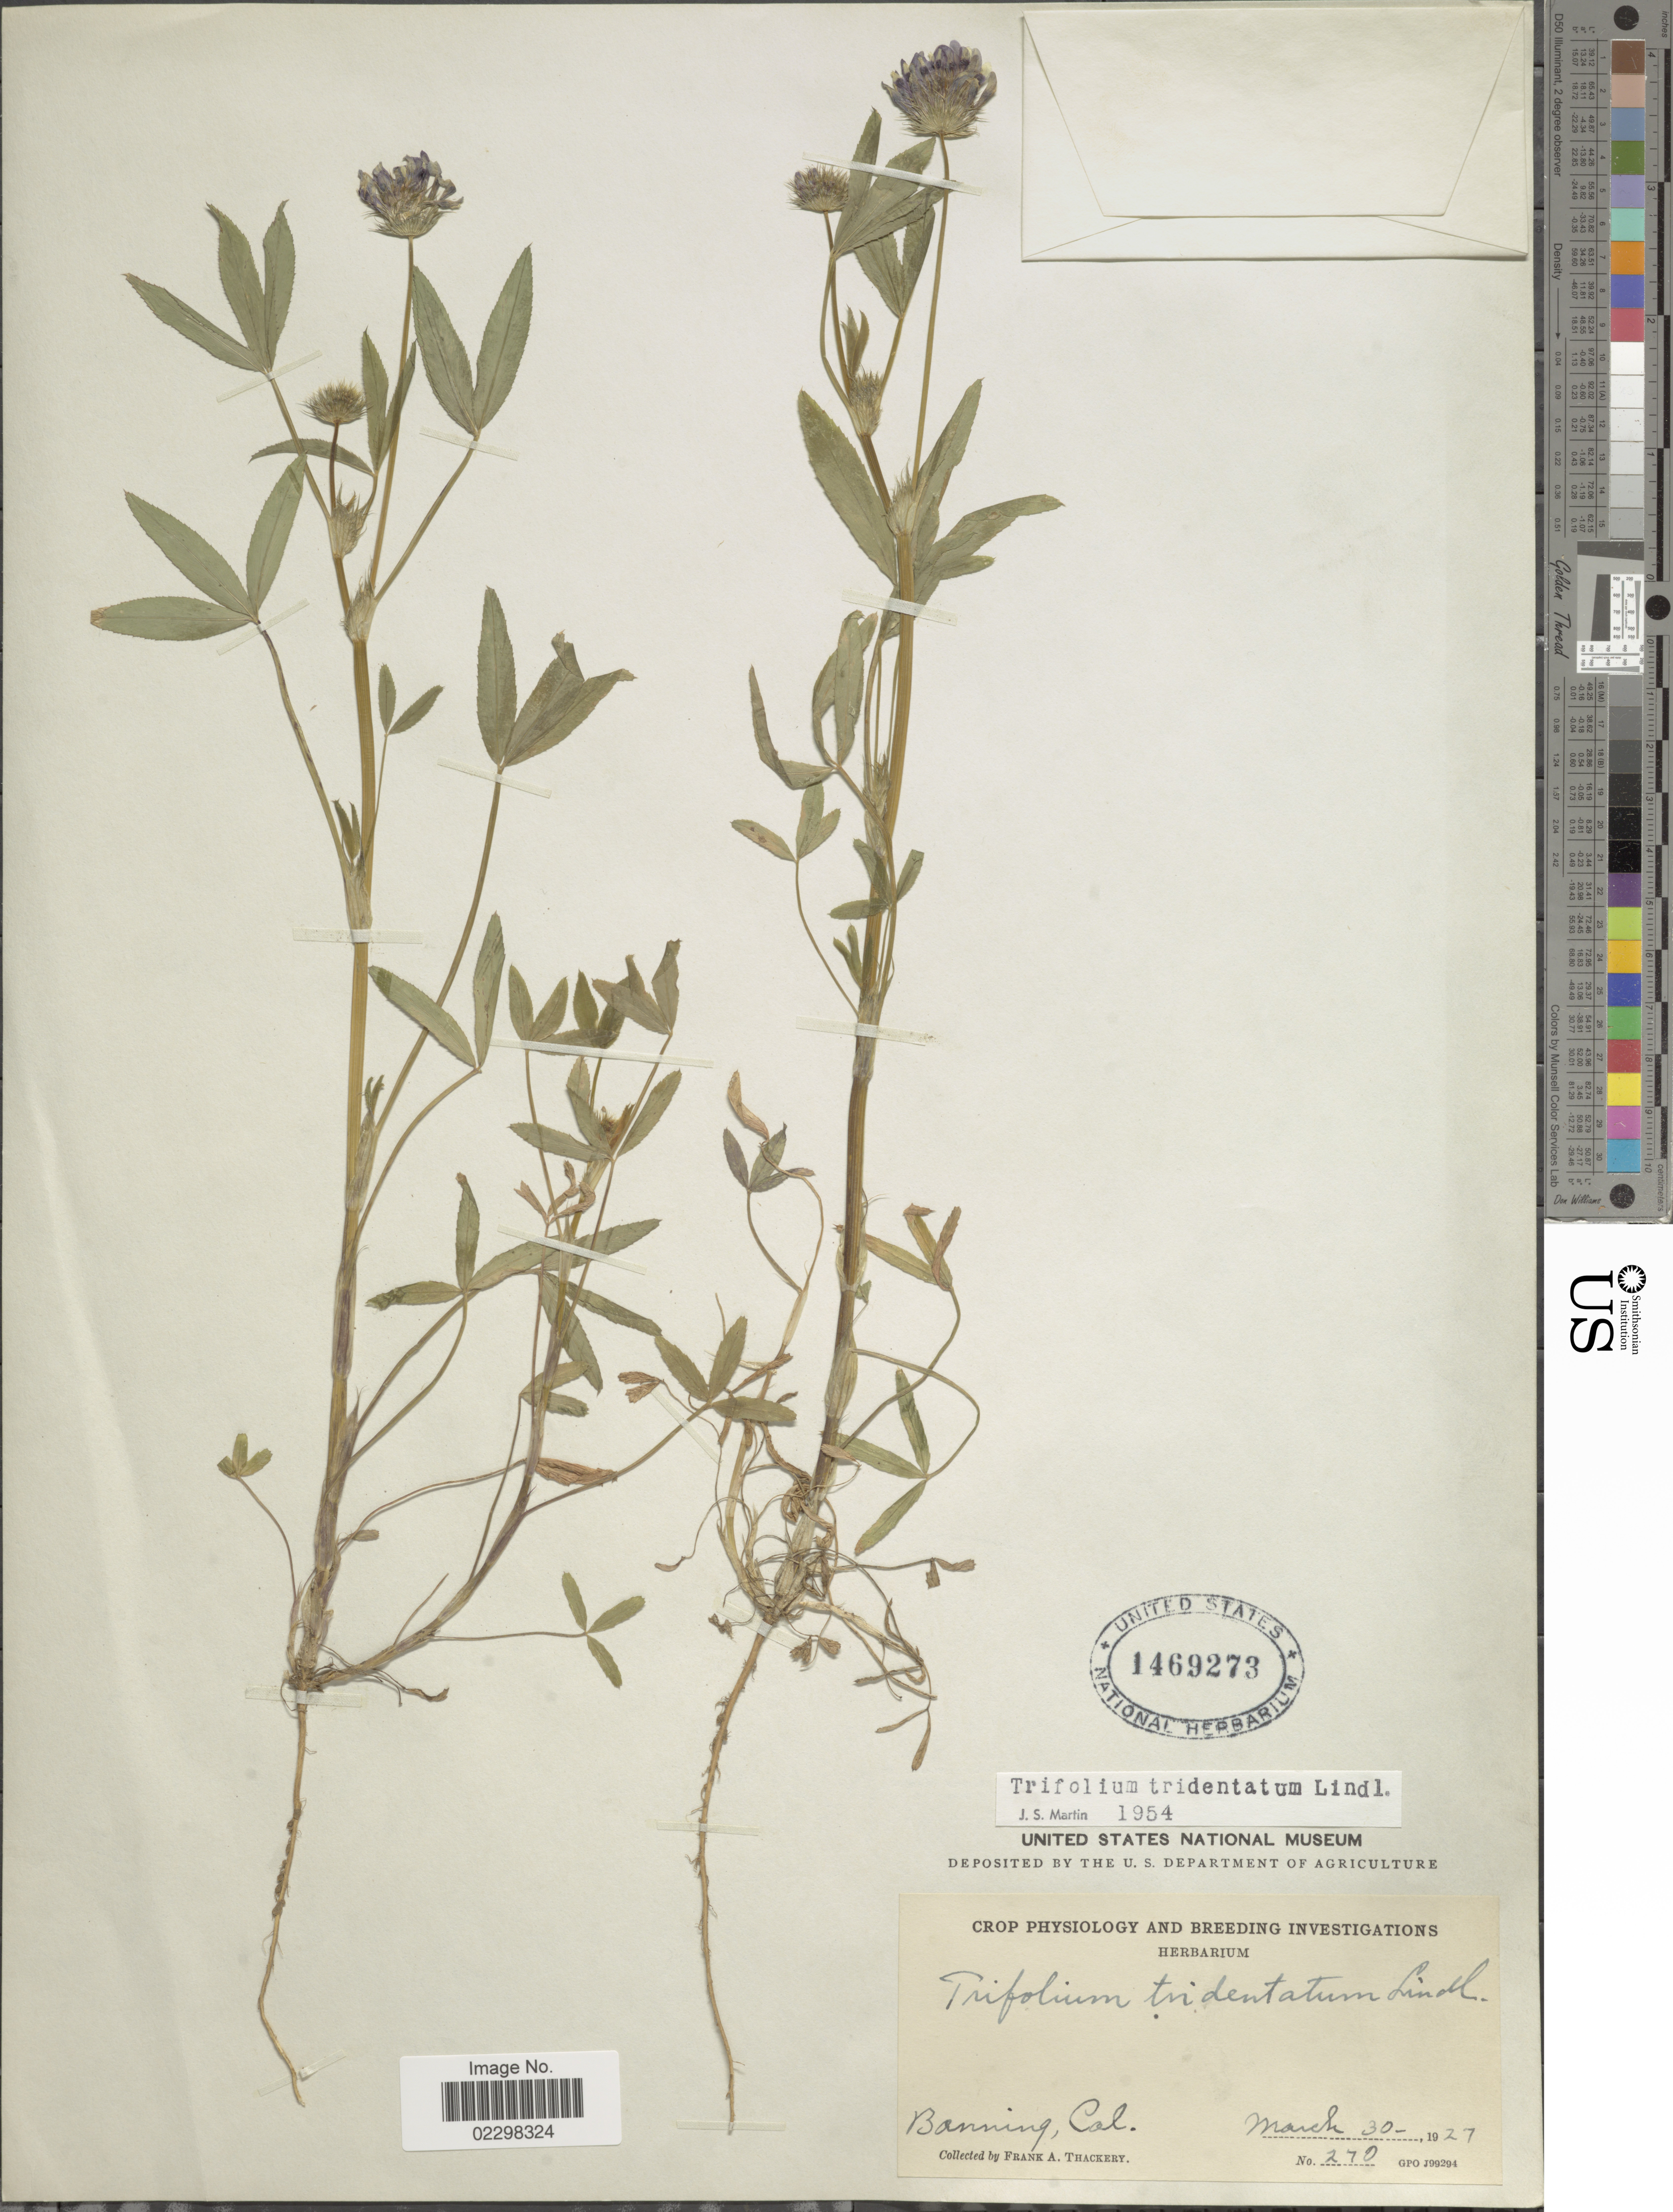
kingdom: Plantae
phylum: Tracheophyta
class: Magnoliopsida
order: Fabales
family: Fabaceae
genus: Trifolium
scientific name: Trifolium tridentatum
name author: Lindl.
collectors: F. Thackery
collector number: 270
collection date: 1927-03-30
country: United States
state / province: California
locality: Banning, Cal.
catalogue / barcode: US 1469273